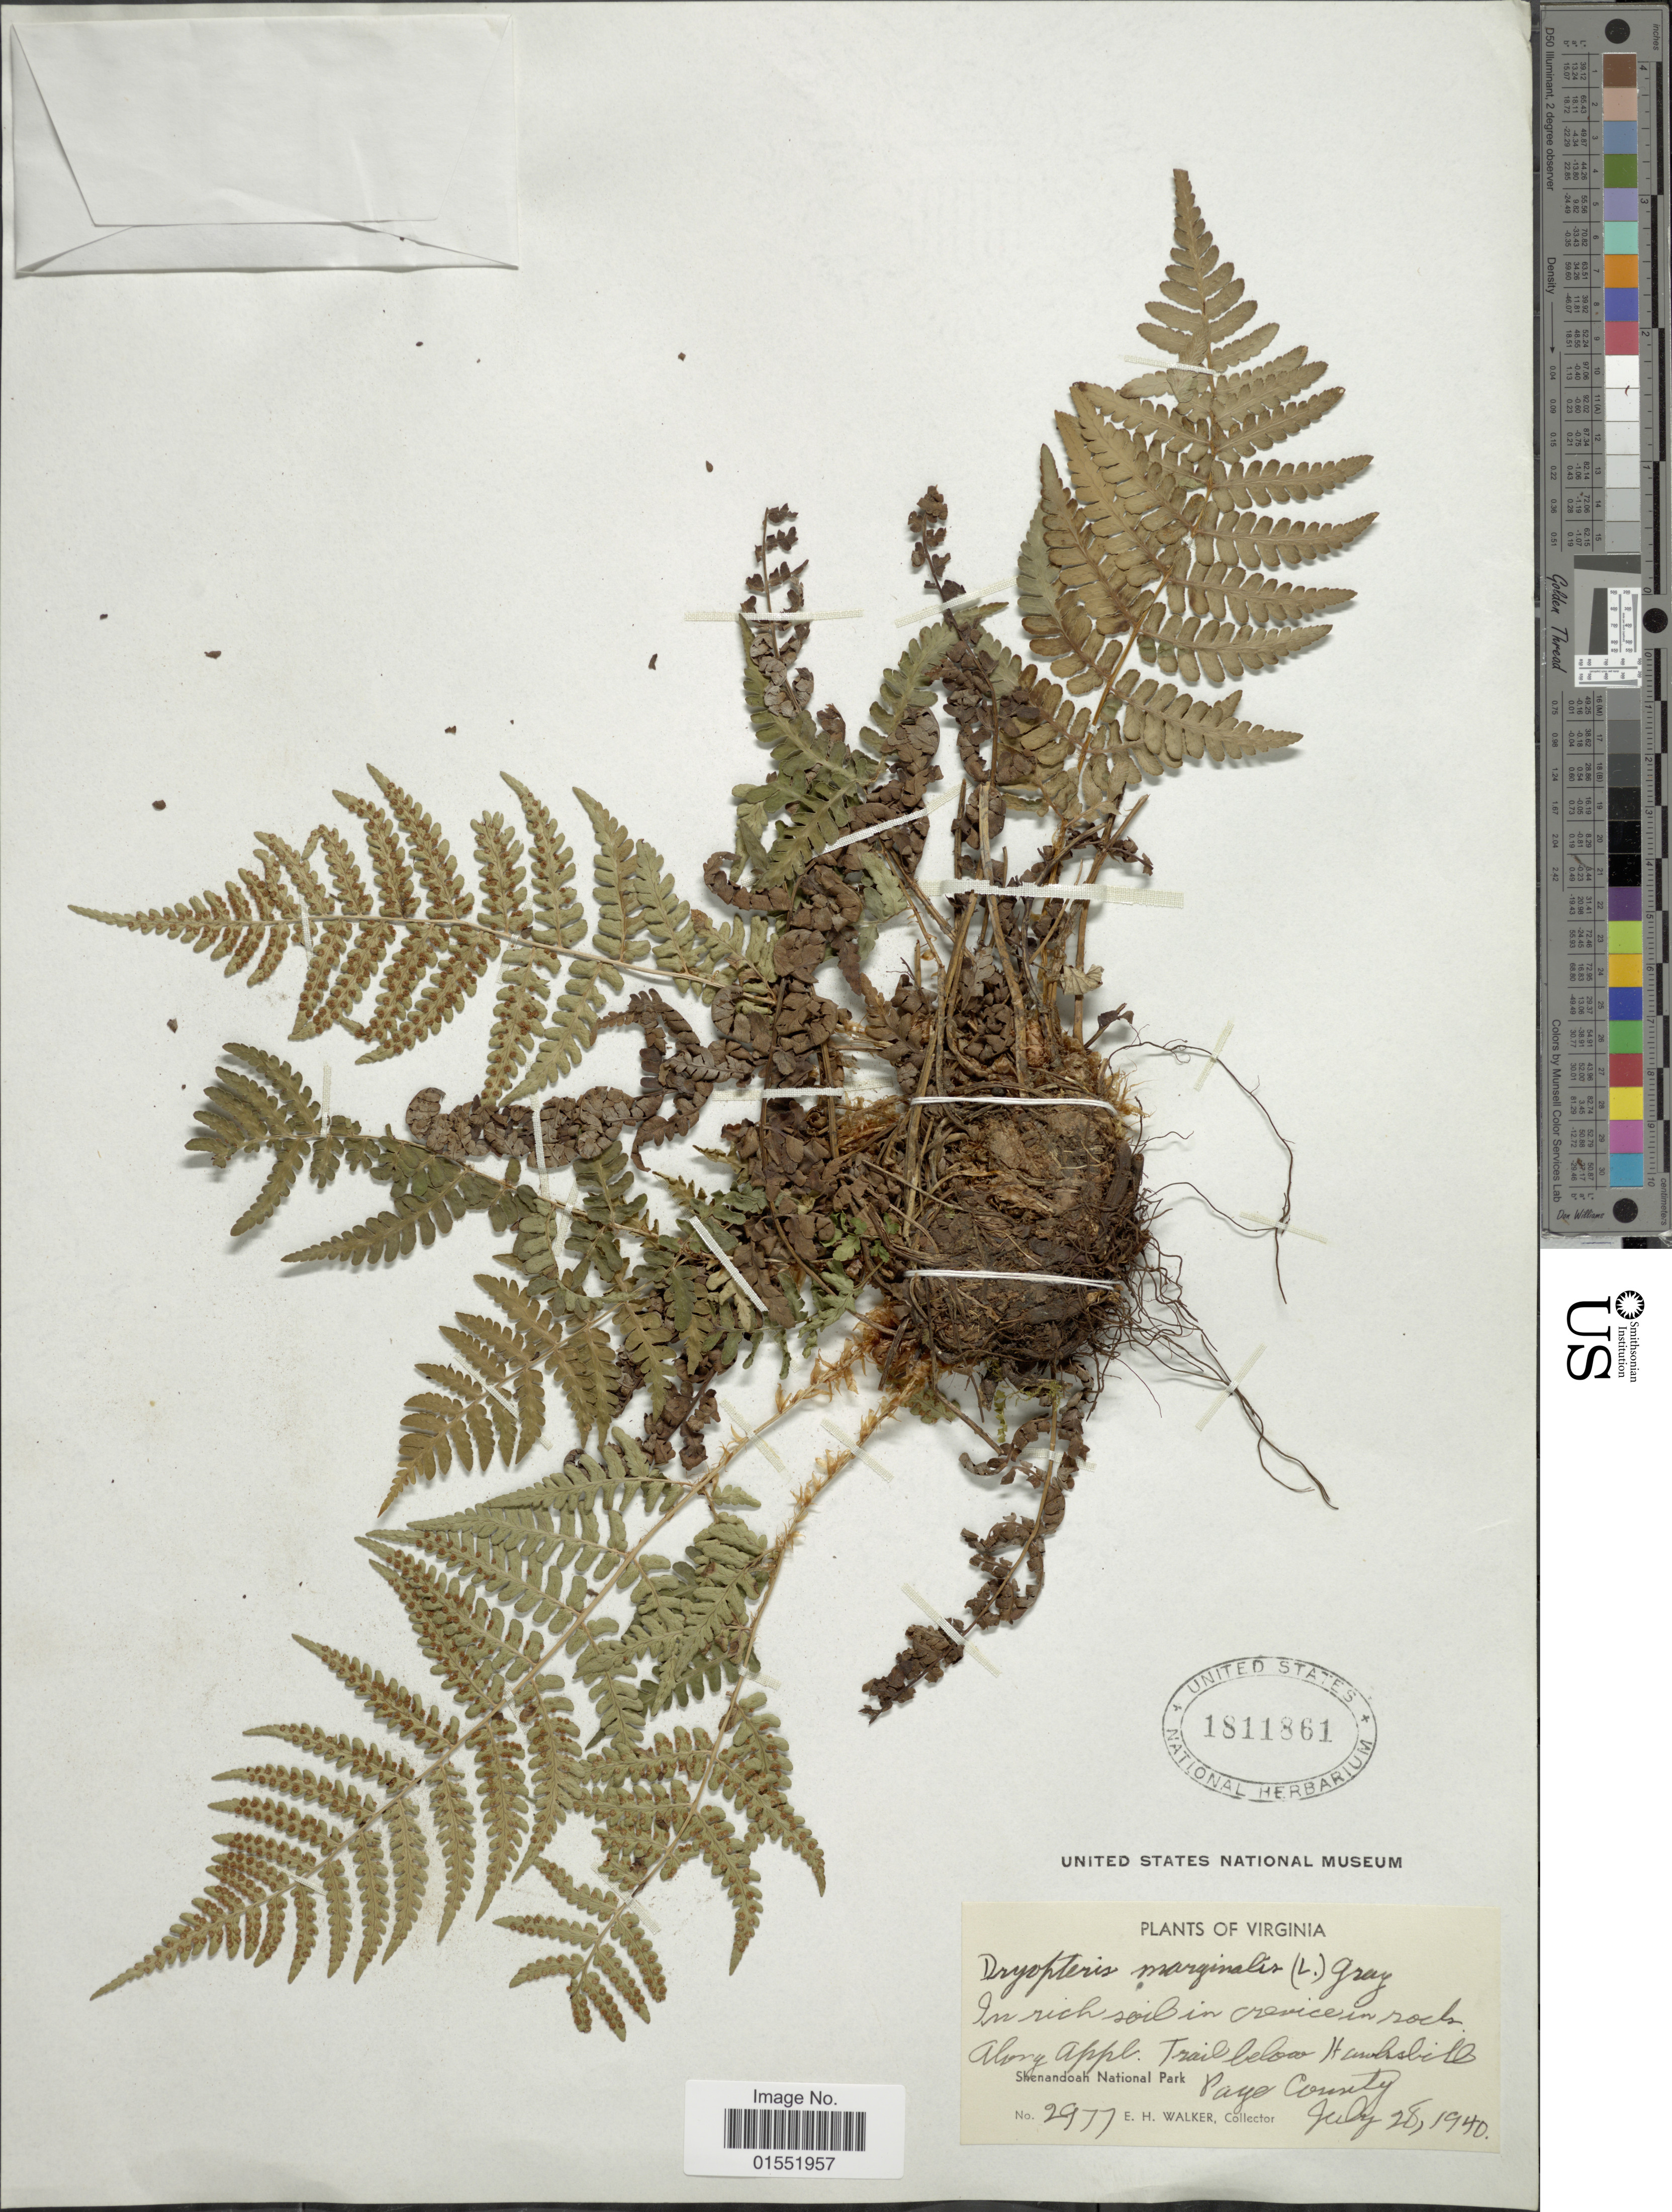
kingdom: Plantae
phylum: Tracheophyta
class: Polypodiopsida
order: Polypodiales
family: Dryopteridaceae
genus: Dryopteris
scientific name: Dryopteris marginalis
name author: (L.) A. Gray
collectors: E. H. Walker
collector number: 2977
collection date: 1940-07-28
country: United States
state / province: Virginia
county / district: Page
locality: Along Appl. Trail below Hawksbill, Shenandoah National Park. Page County.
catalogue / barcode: US 1811861